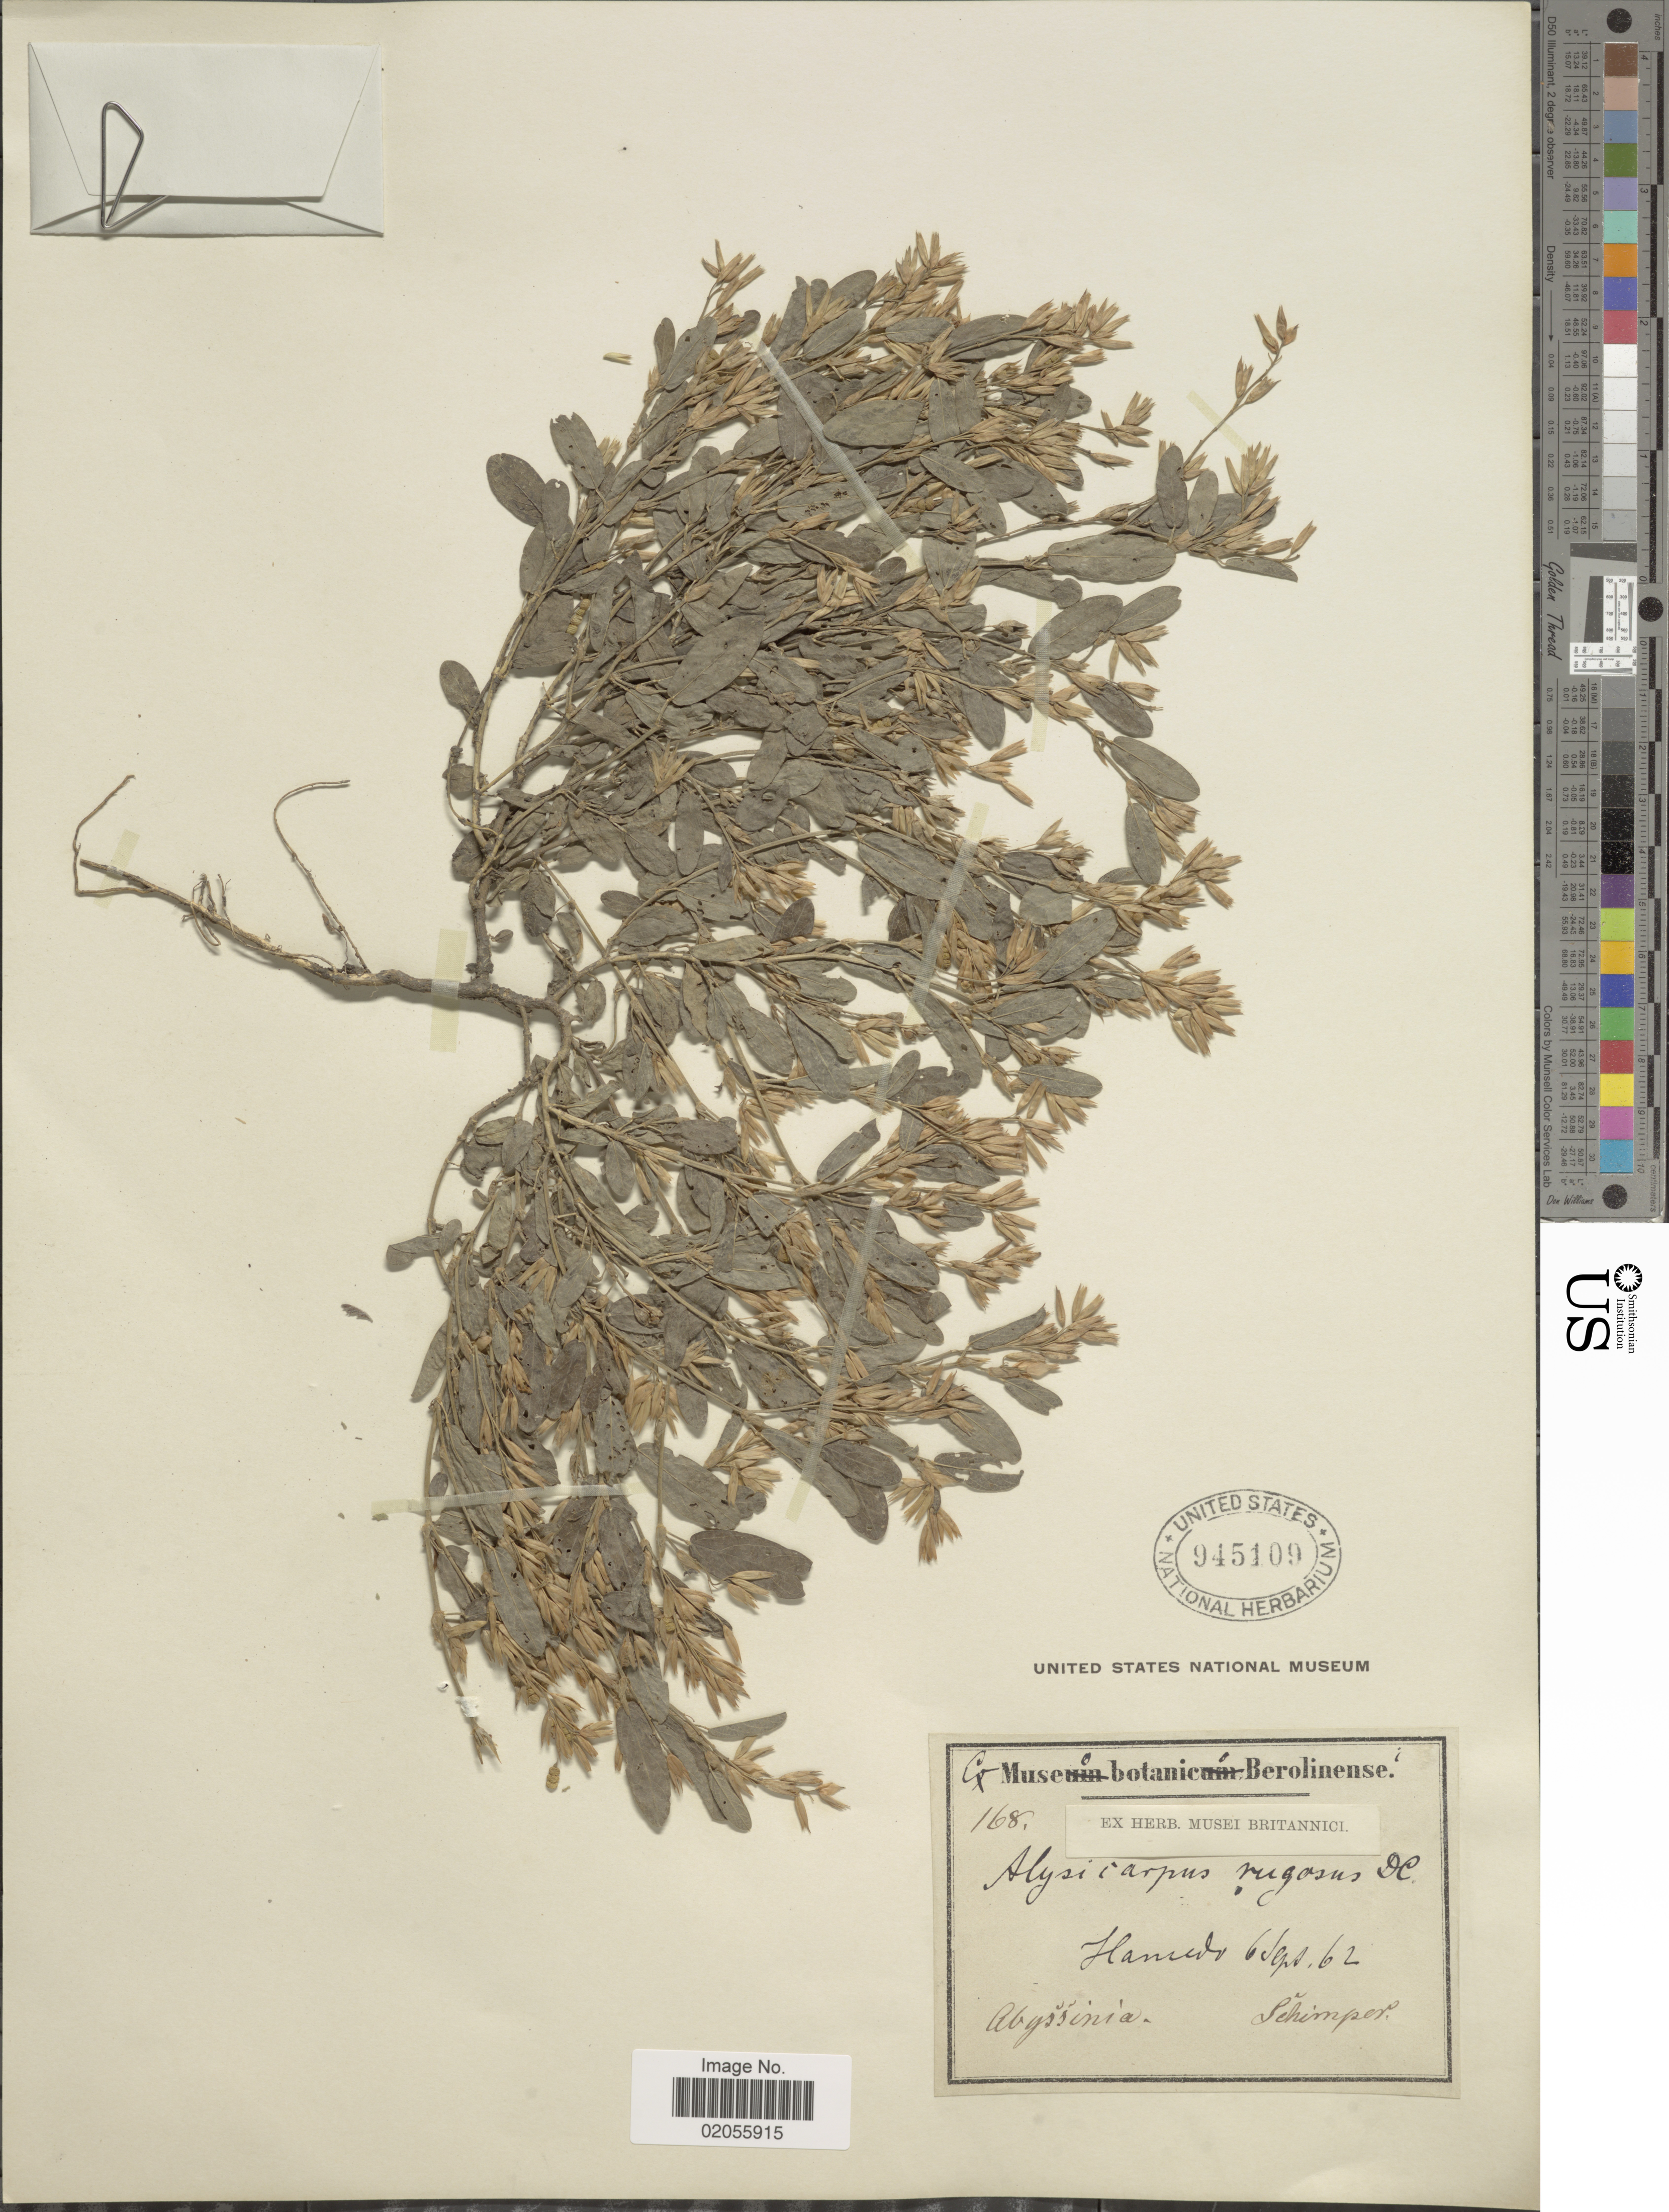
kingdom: Plantae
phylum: Tracheophyta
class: Magnoliopsida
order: Fabales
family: Fabaceae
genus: Alysicarpus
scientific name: Alysicarpus rugosus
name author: (Willd.) DC.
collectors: -. Schimper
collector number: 168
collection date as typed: Transcribed d/m/y: 6/9/62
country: Eritrea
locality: Abyssinia, Hamedo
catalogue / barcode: US 945109